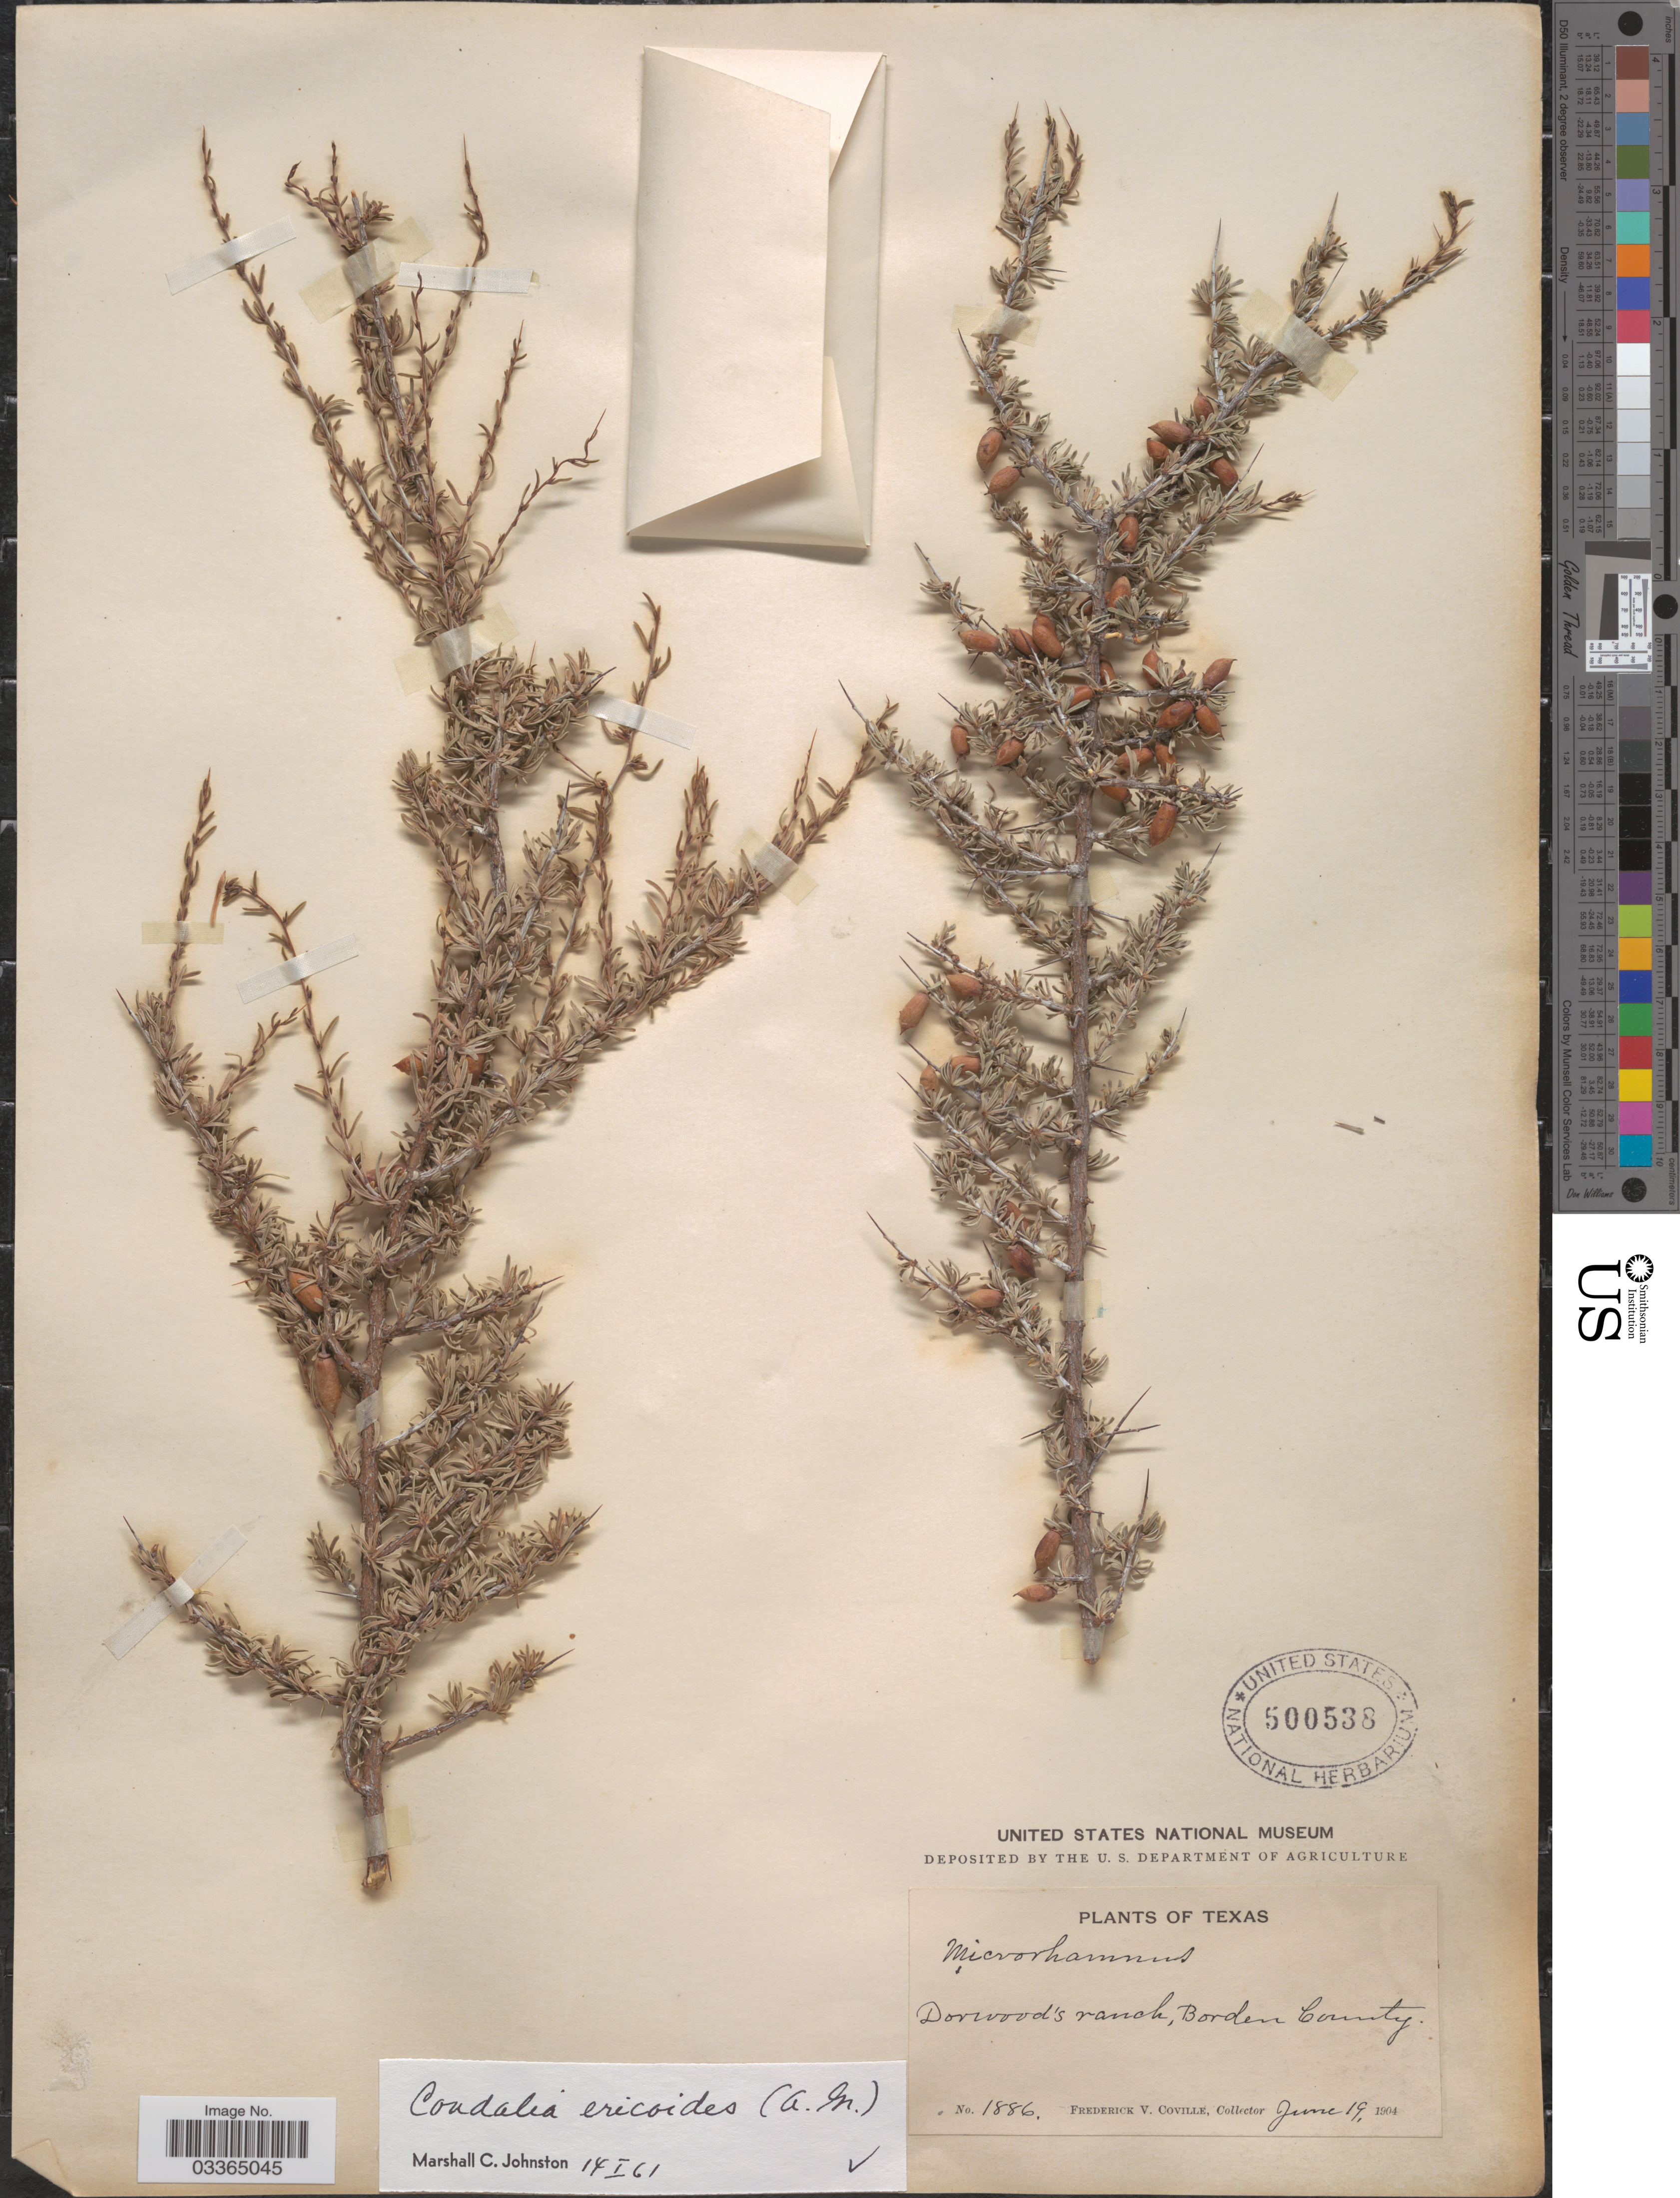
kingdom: Plantae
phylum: Tracheophyta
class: Magnoliopsida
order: Rosales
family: Rhamnaceae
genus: Condalia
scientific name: Condalia ericoides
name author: (A. Gray) M.C. Johnst.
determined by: Johnston, Marshall C.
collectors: F. V. Coville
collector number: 1886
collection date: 1904-06-19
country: United States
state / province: Texas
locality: Dorwood's ranch, Borden County.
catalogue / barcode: US 500538